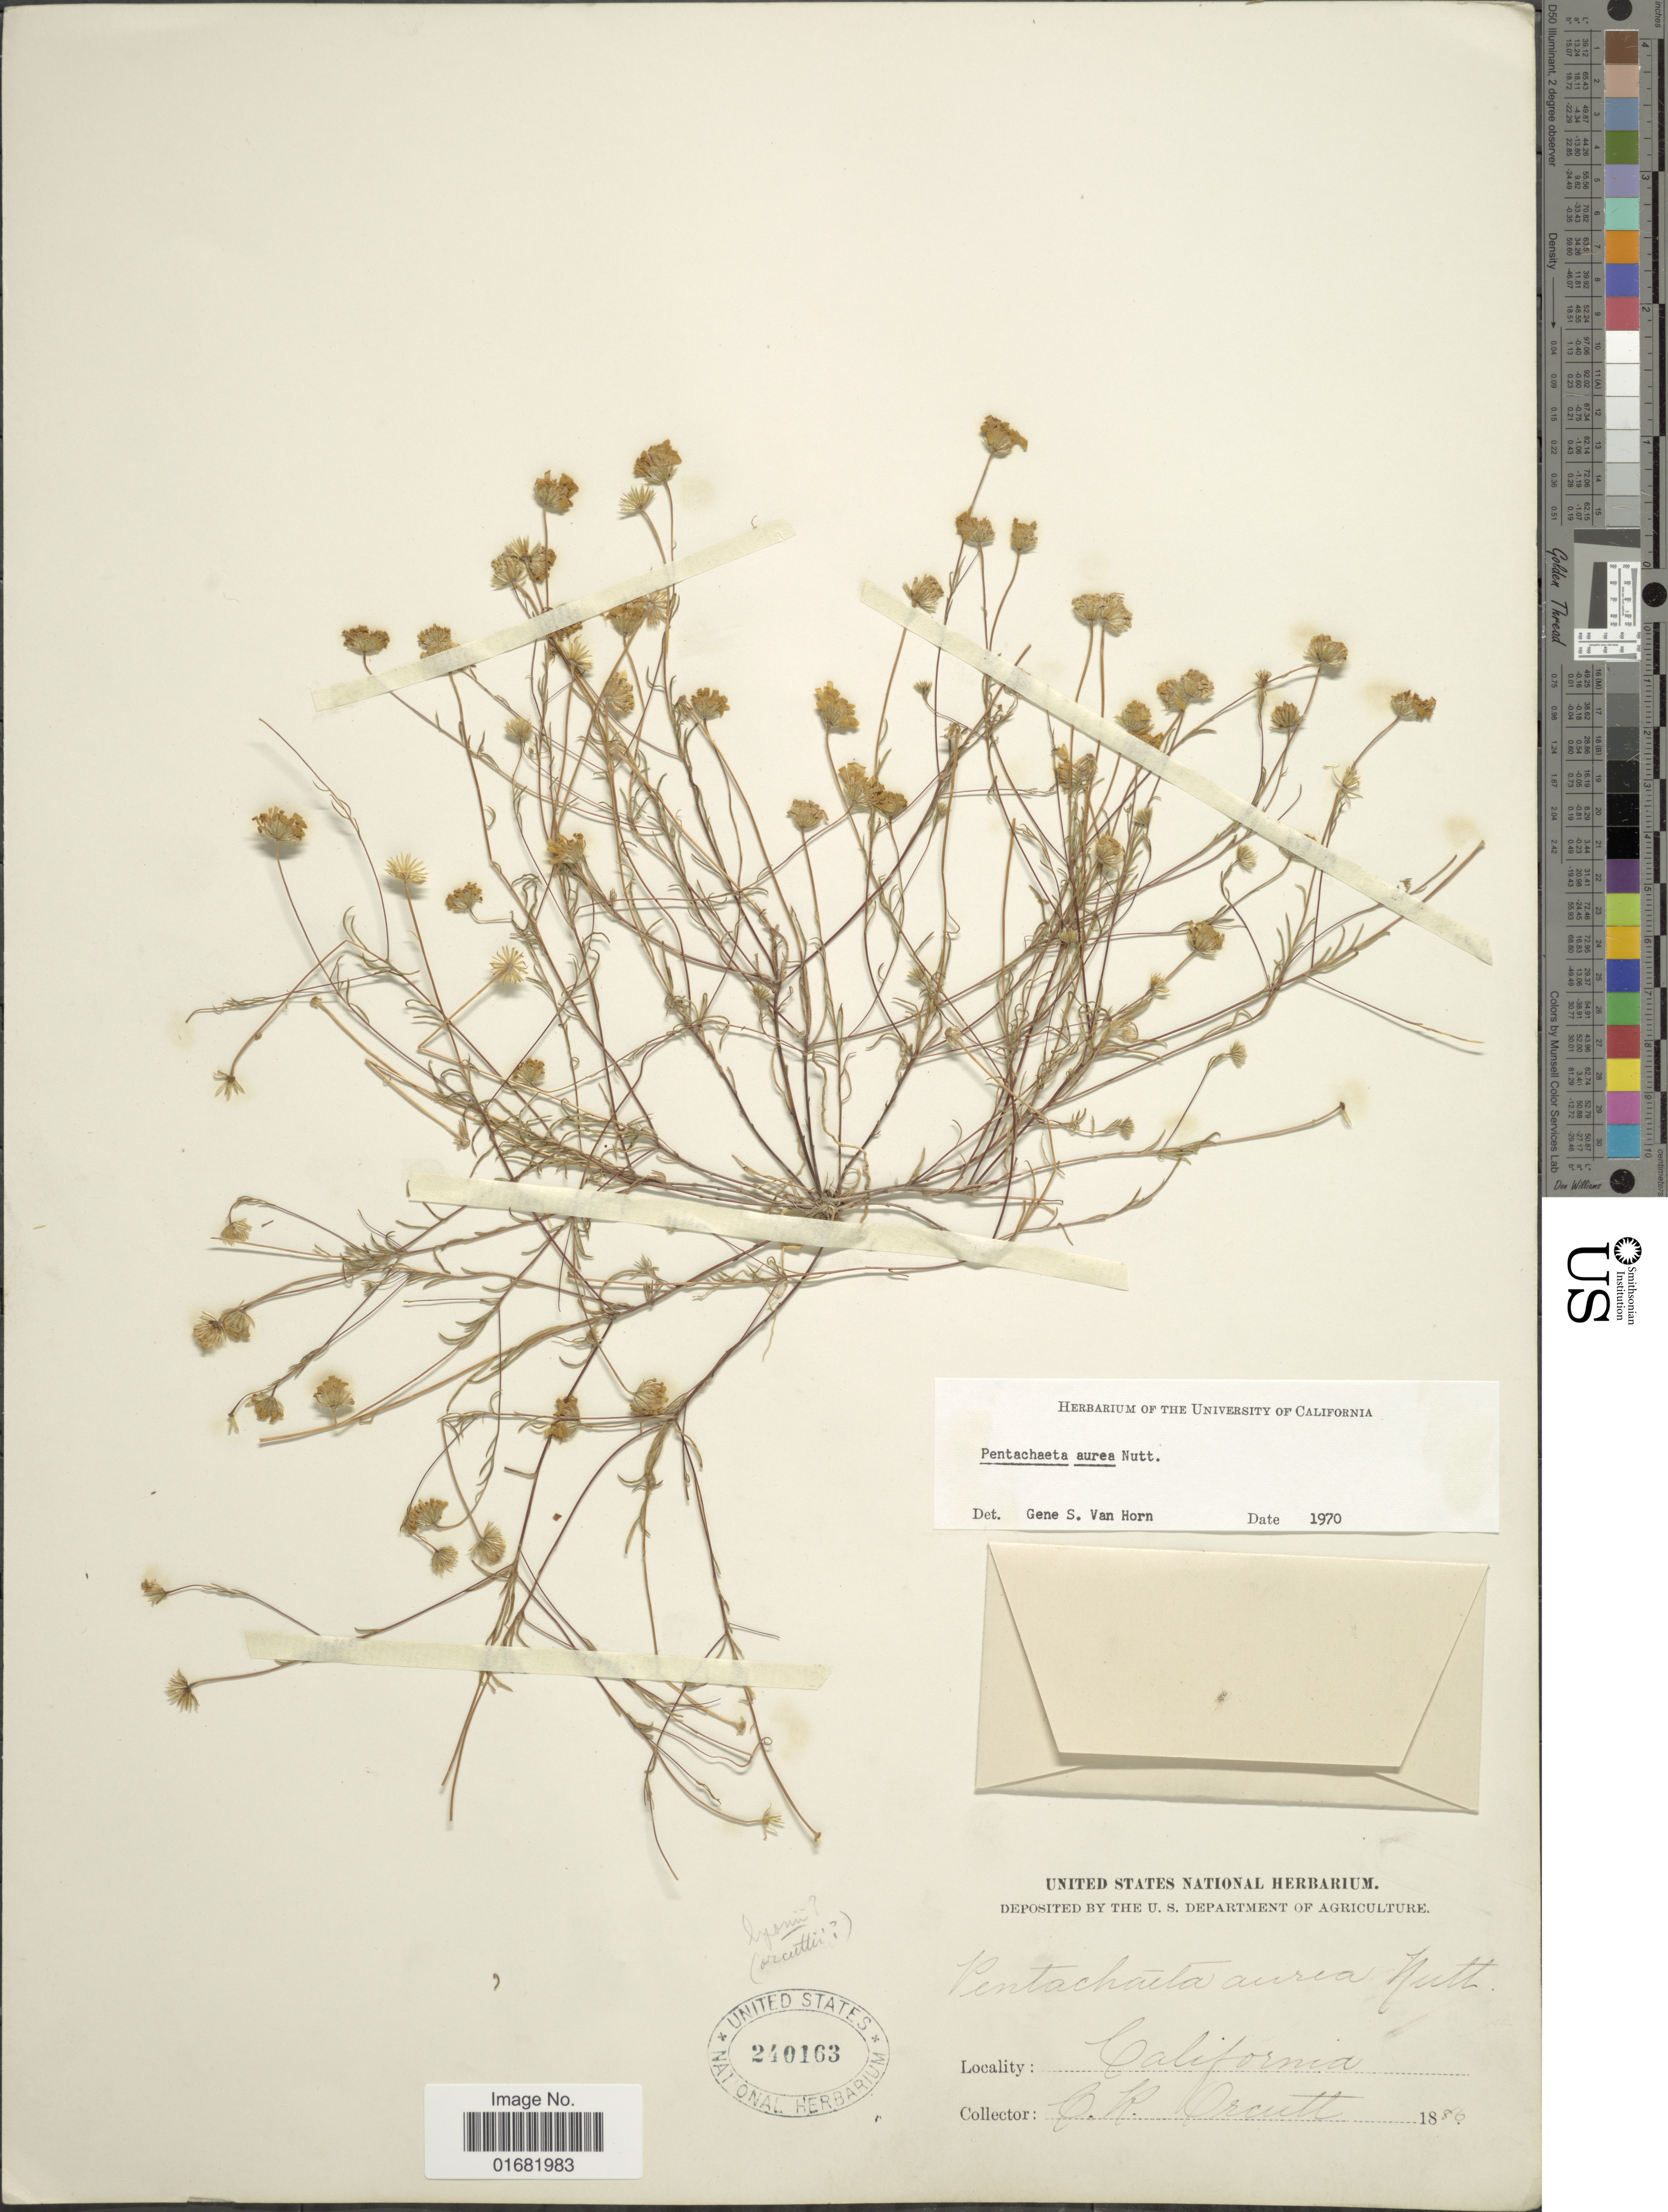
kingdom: Plantae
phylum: Tracheophyta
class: Magnoliopsida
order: Asterales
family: Asteraceae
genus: Pentachaeta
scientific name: Pentachaeta aurea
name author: Nutt.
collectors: C. R. Orcutt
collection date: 1886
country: United States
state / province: California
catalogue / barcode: US 240163